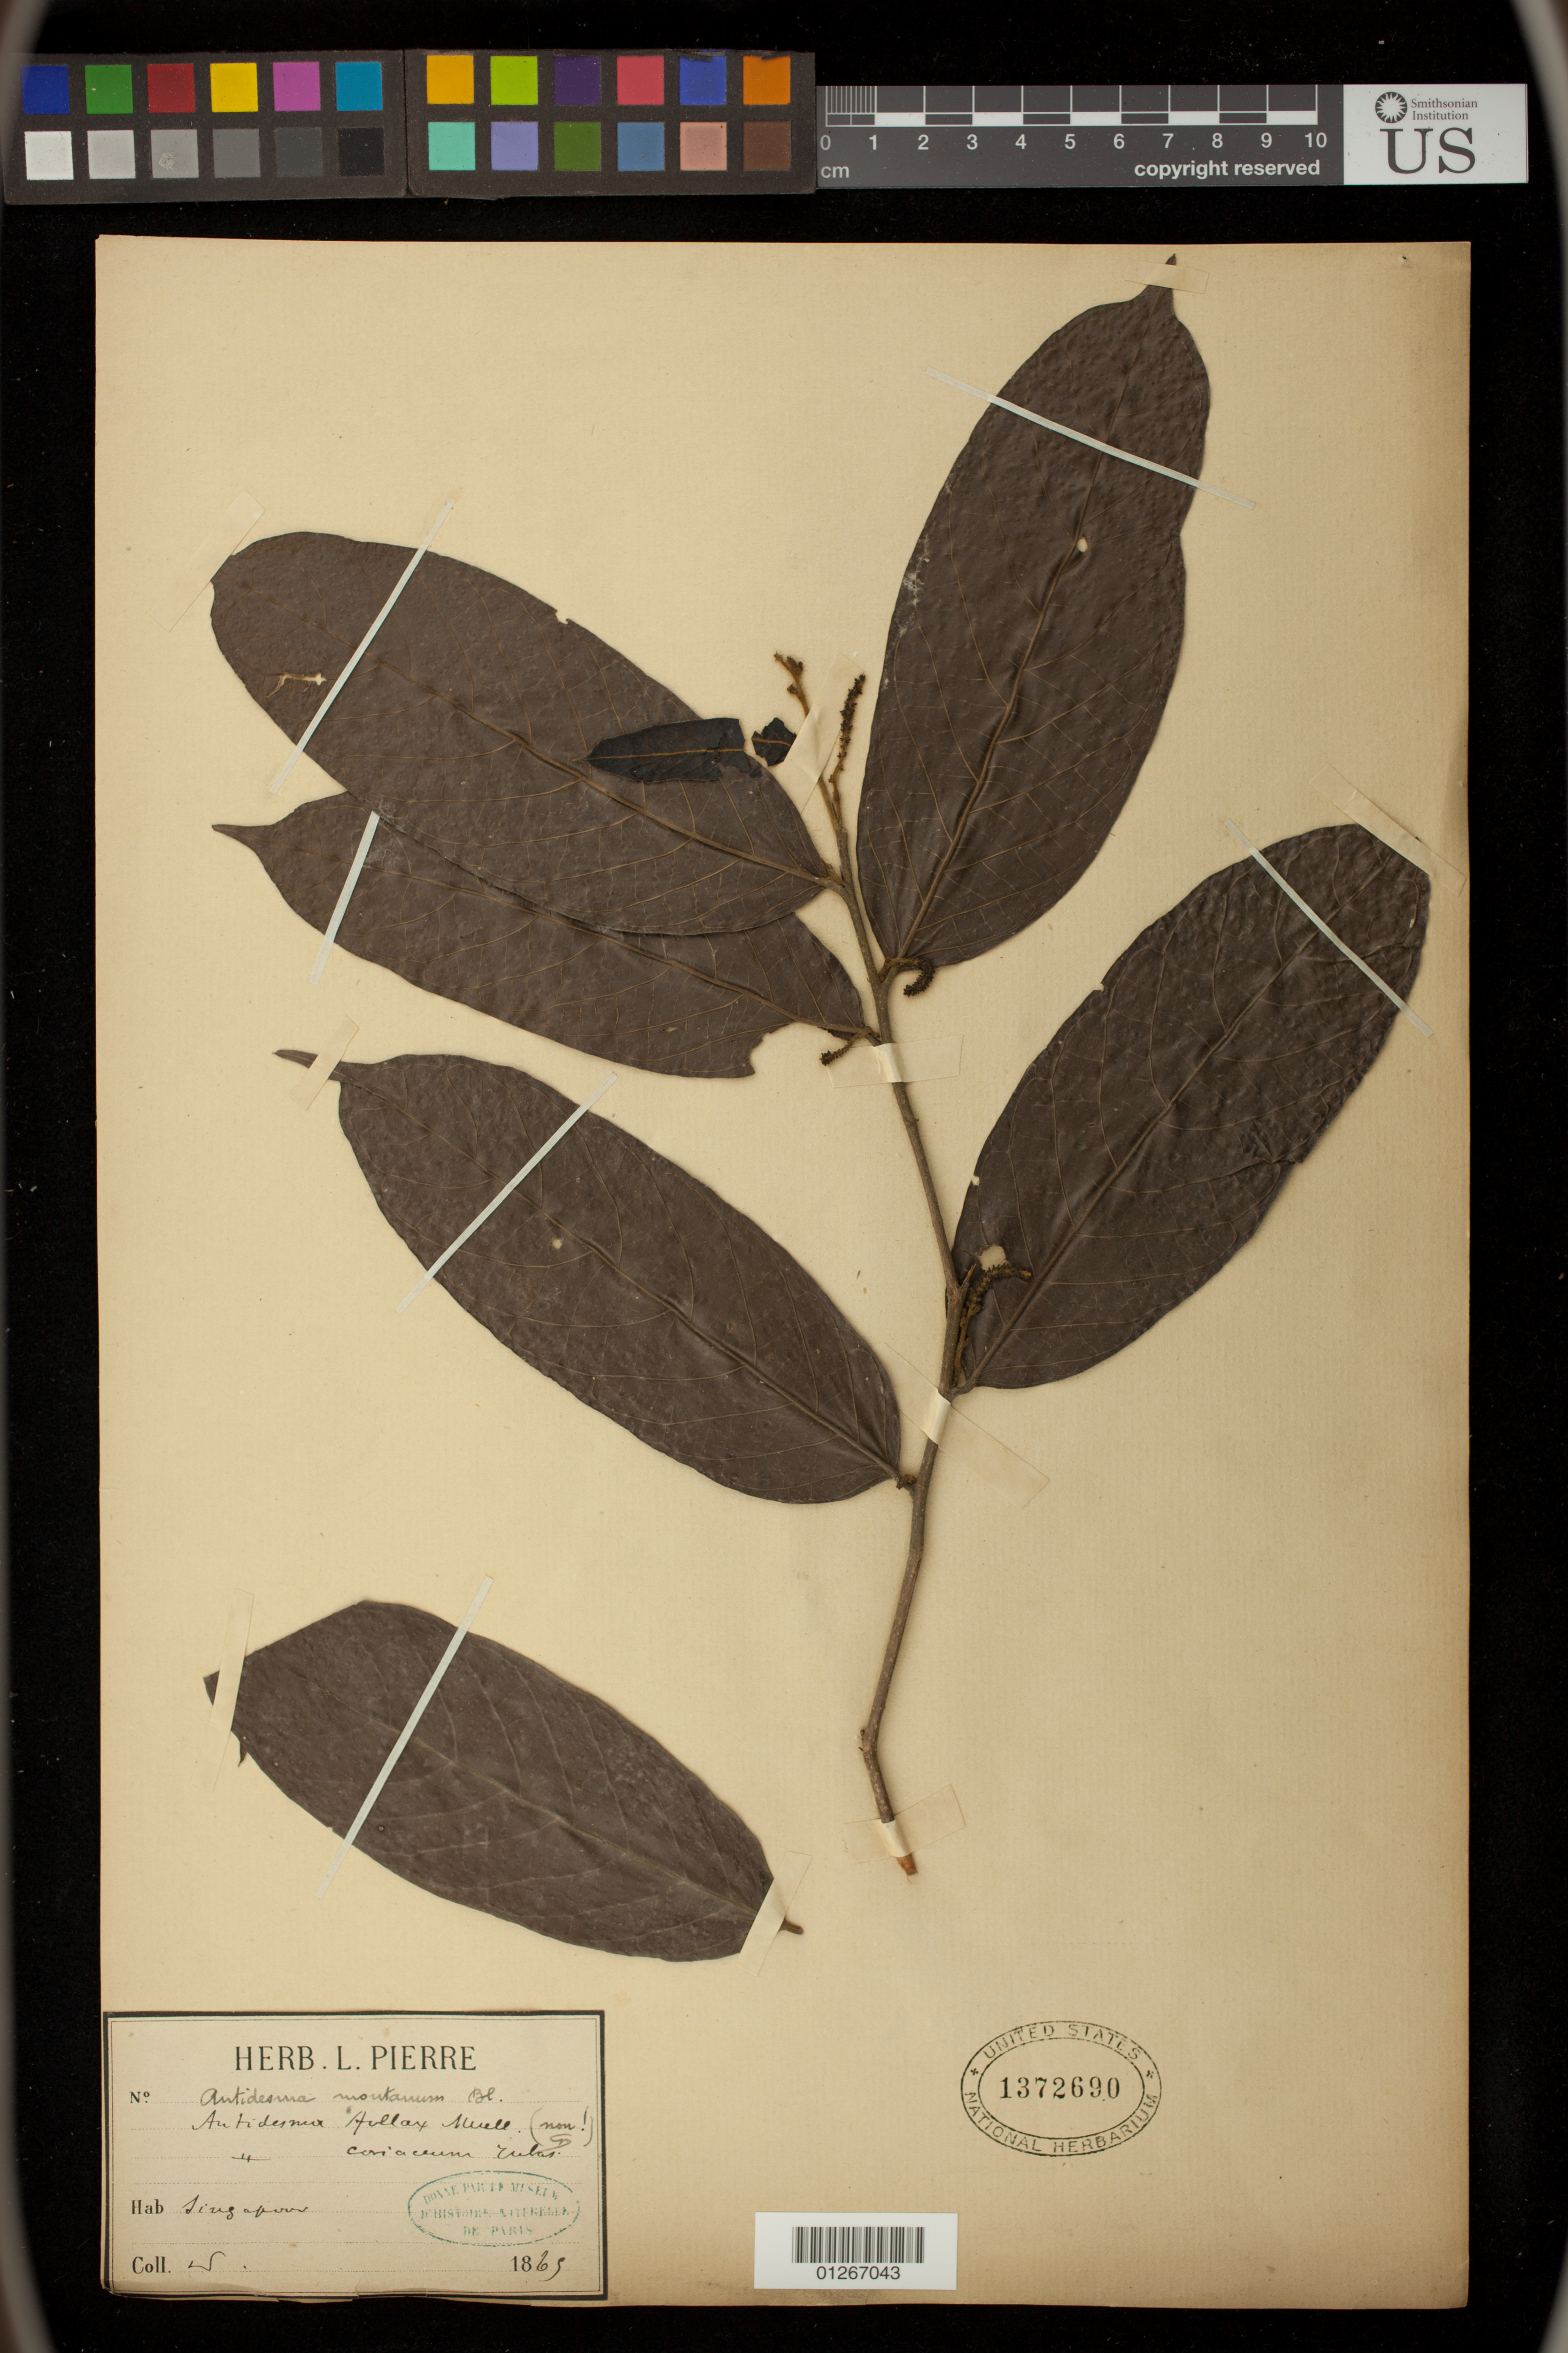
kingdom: Plantae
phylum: Tracheophyta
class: Magnoliopsida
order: Malpighiales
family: Phyllanthaceae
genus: Antidesma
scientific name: Antidesma montanum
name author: Blume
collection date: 1865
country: Singapore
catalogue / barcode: US 1372690